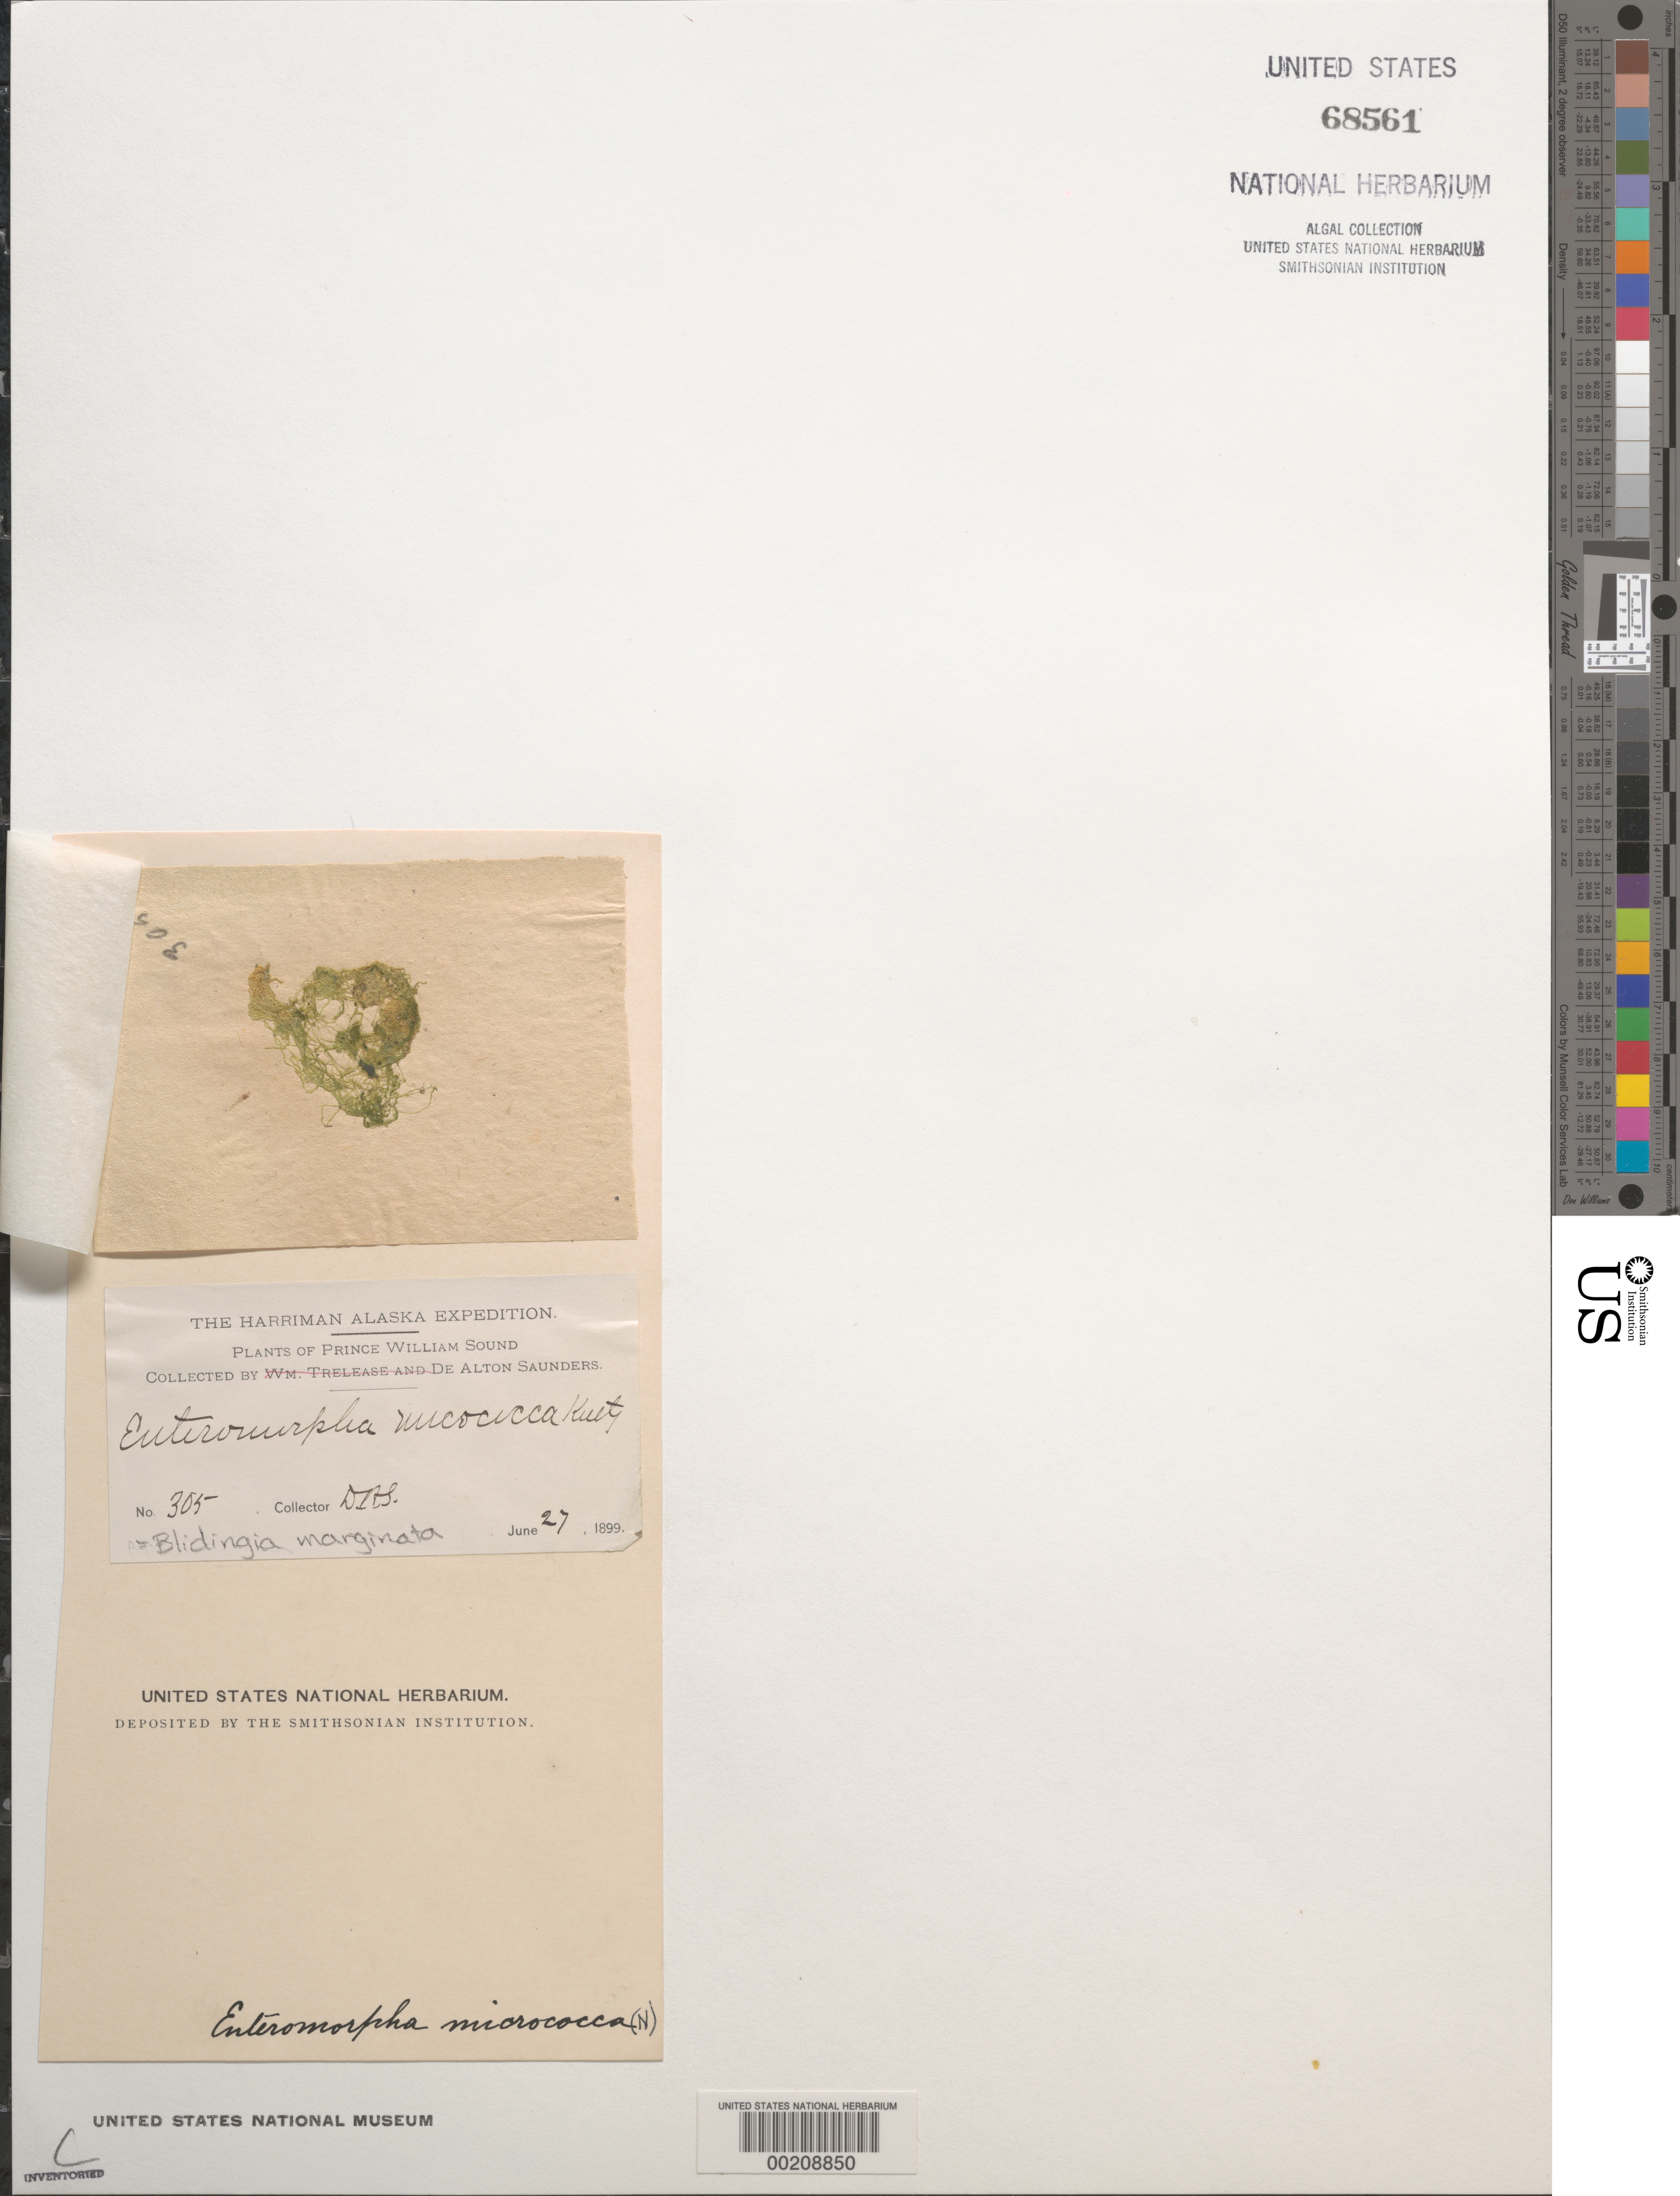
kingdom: Plantae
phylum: Chlorophyta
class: Ulvophyceae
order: Ulvales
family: Kornmanniaceae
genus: Blidingia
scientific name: Blidingia marginata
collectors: D. Saunders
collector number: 305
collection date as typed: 27 Jun 1899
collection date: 1899-06-27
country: United States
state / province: Alaska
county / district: Valdez-Cordova Division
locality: Prince William Sound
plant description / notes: Harriman Alaska Expedition, 1899, as Enteromorpha micrococca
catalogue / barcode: US 68561